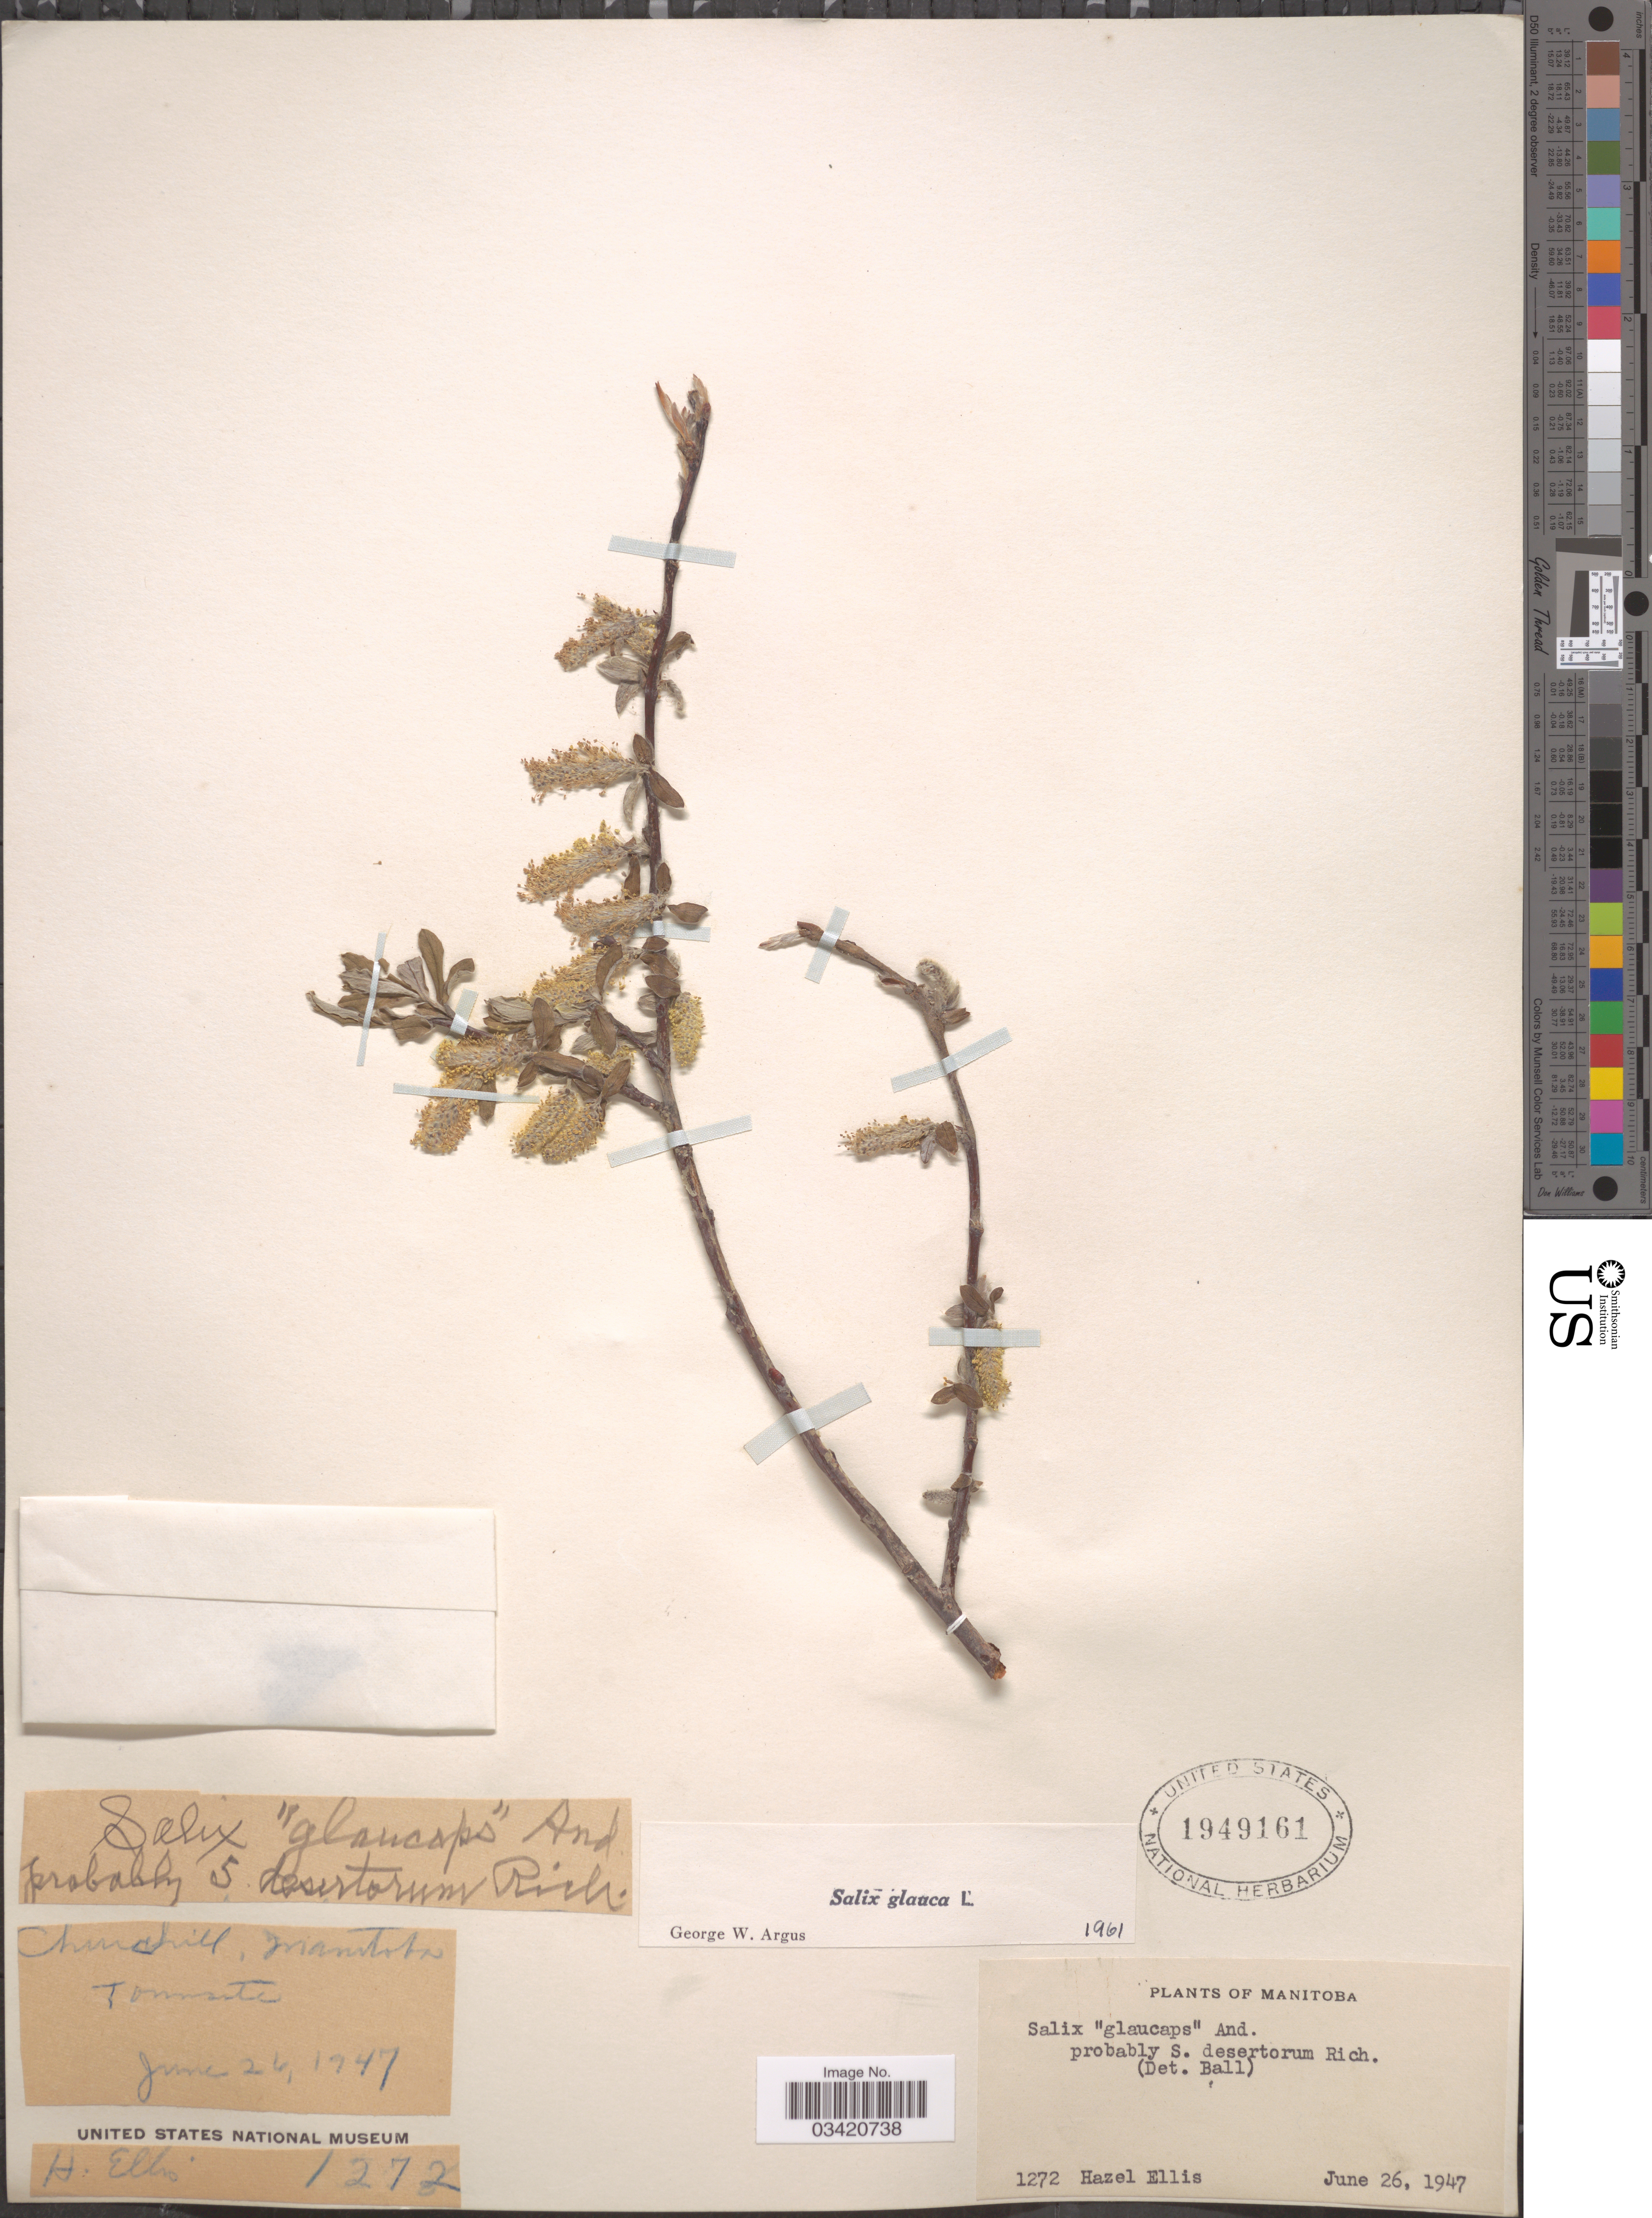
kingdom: Plantae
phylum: Tracheophyta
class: Magnoliopsida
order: Malpighiales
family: Salicaceae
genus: Salix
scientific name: Salix glauca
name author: L.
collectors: H. Ellis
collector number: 1272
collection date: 1947-06-26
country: Canada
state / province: Manitoba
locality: Churchill. Townsite.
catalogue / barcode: US 1949161